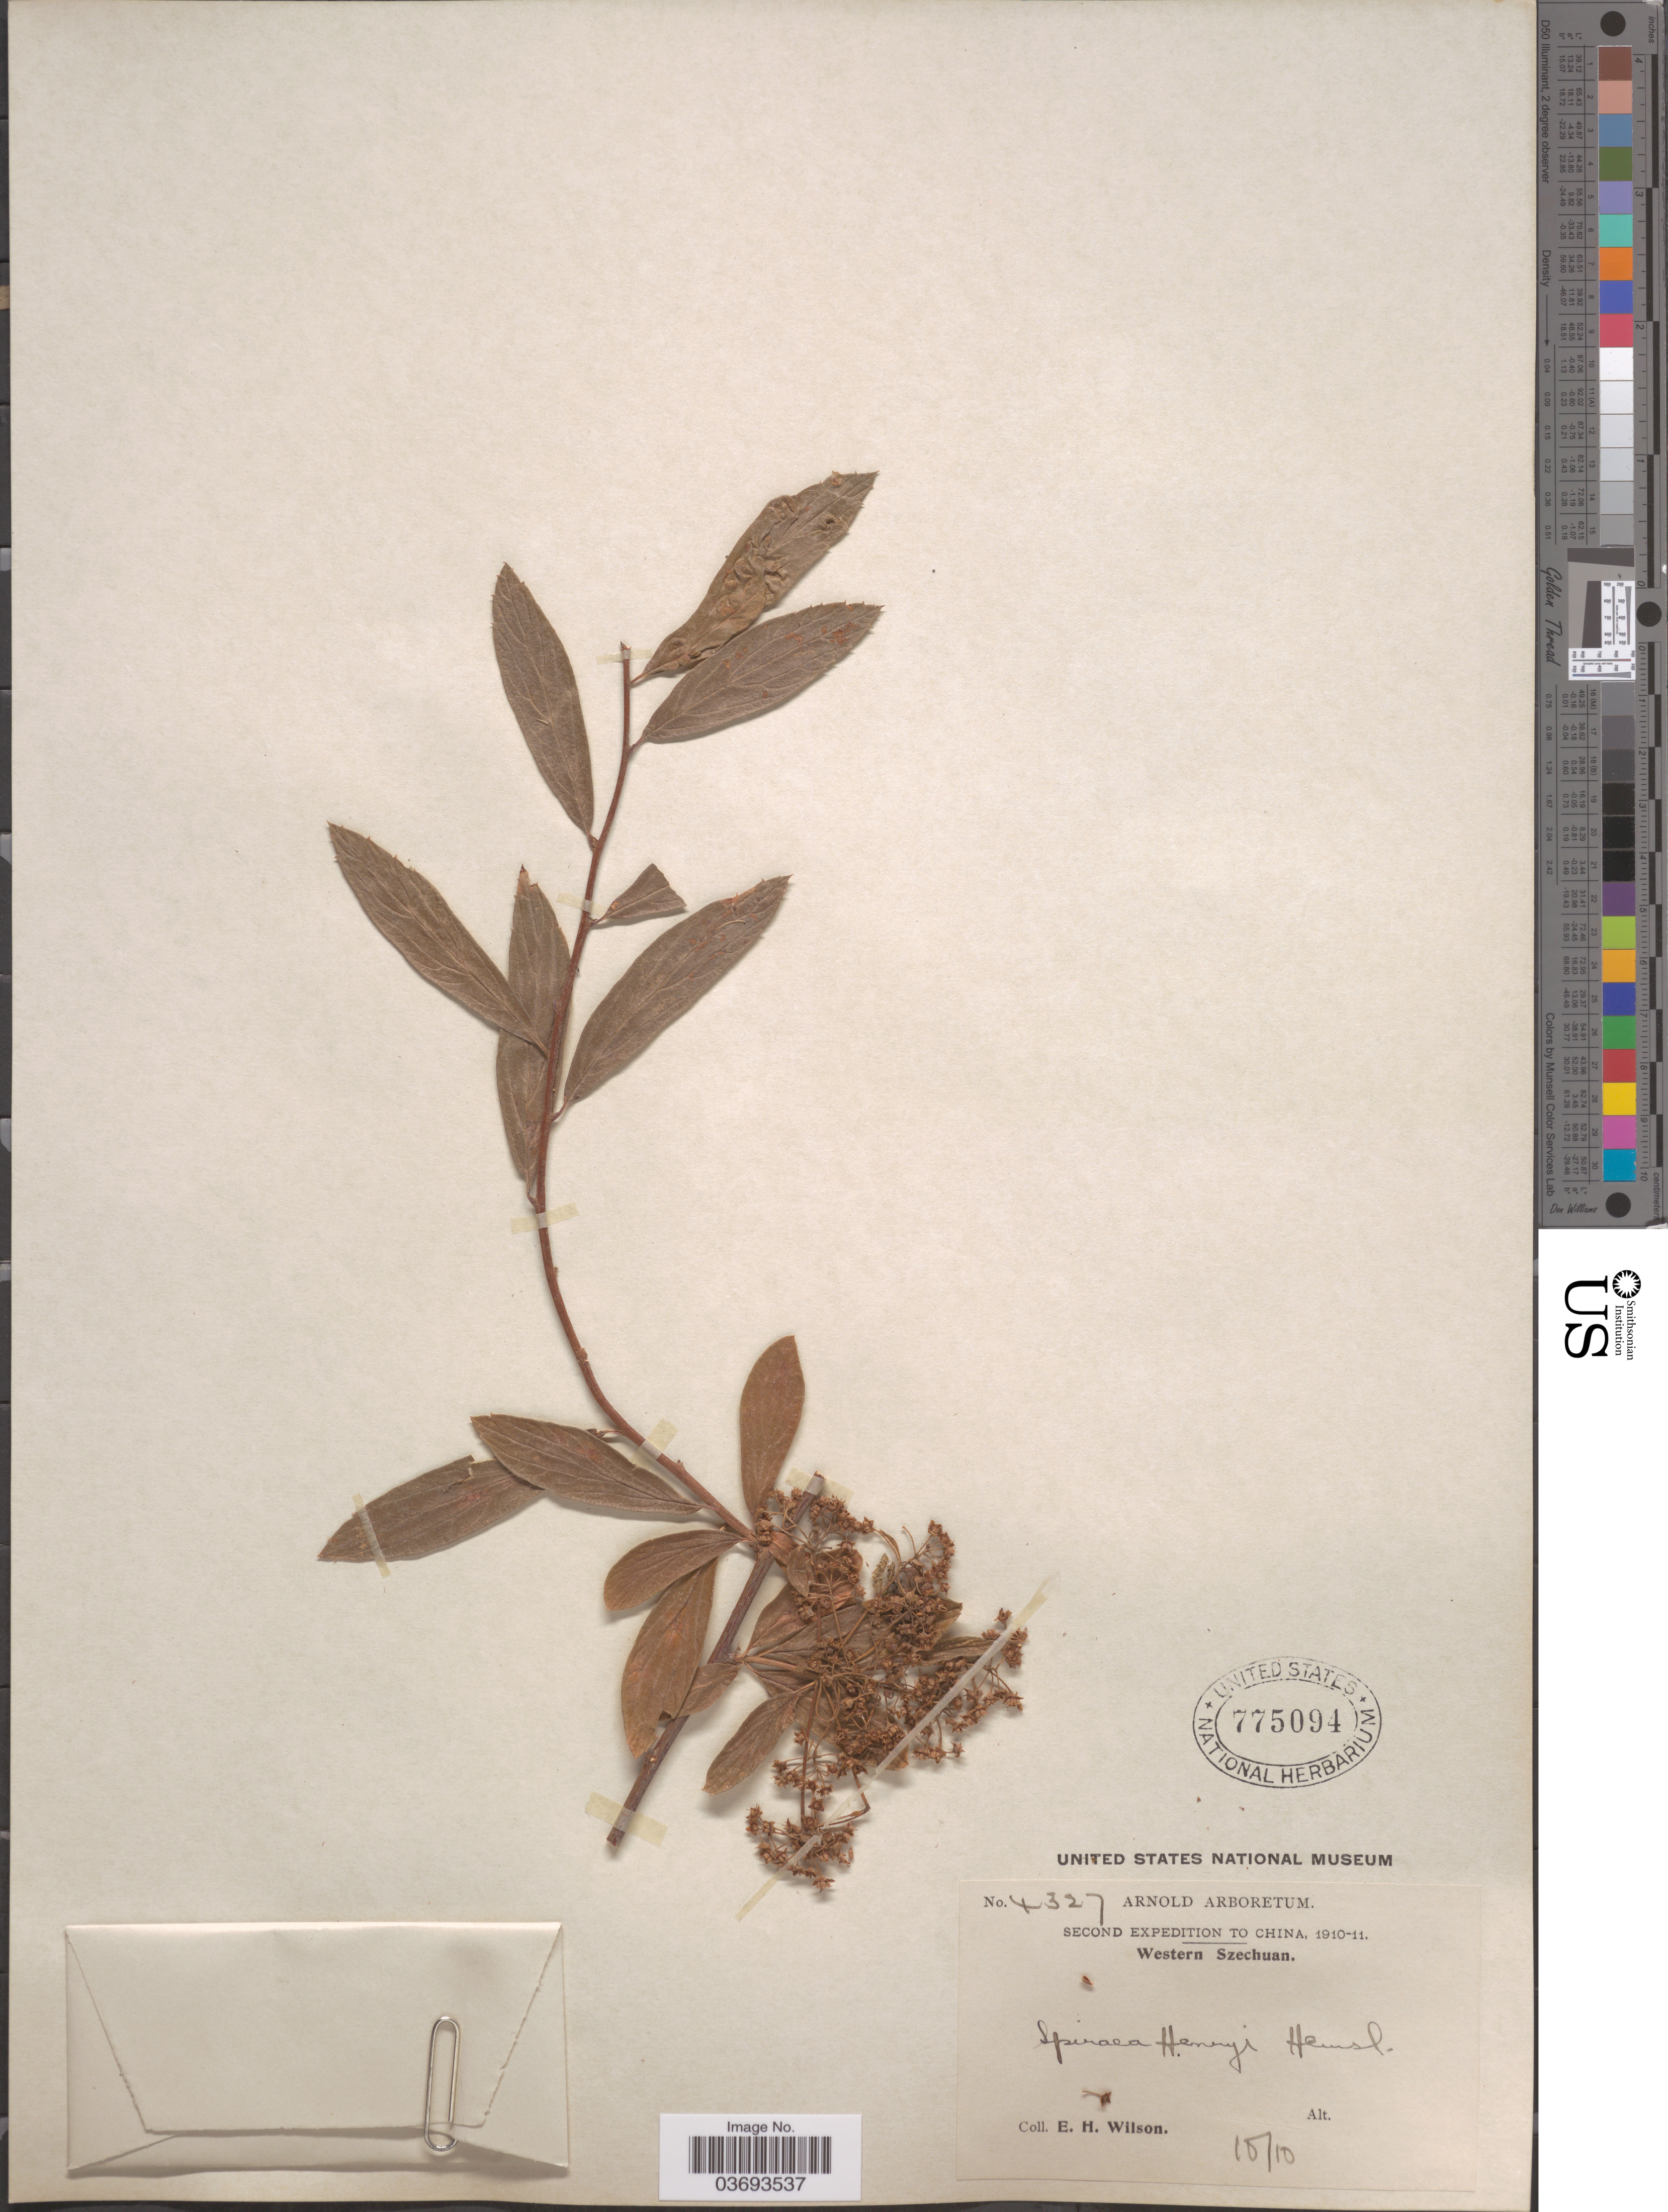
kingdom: Plantae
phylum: Tracheophyta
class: Magnoliopsida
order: Rosales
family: Rosaceae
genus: Spiraea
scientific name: Spiraea henryi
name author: Hemsl.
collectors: E. Wilson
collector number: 4327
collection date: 1910-10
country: China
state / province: Sichuan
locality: Western Szechuan.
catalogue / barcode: US 775094